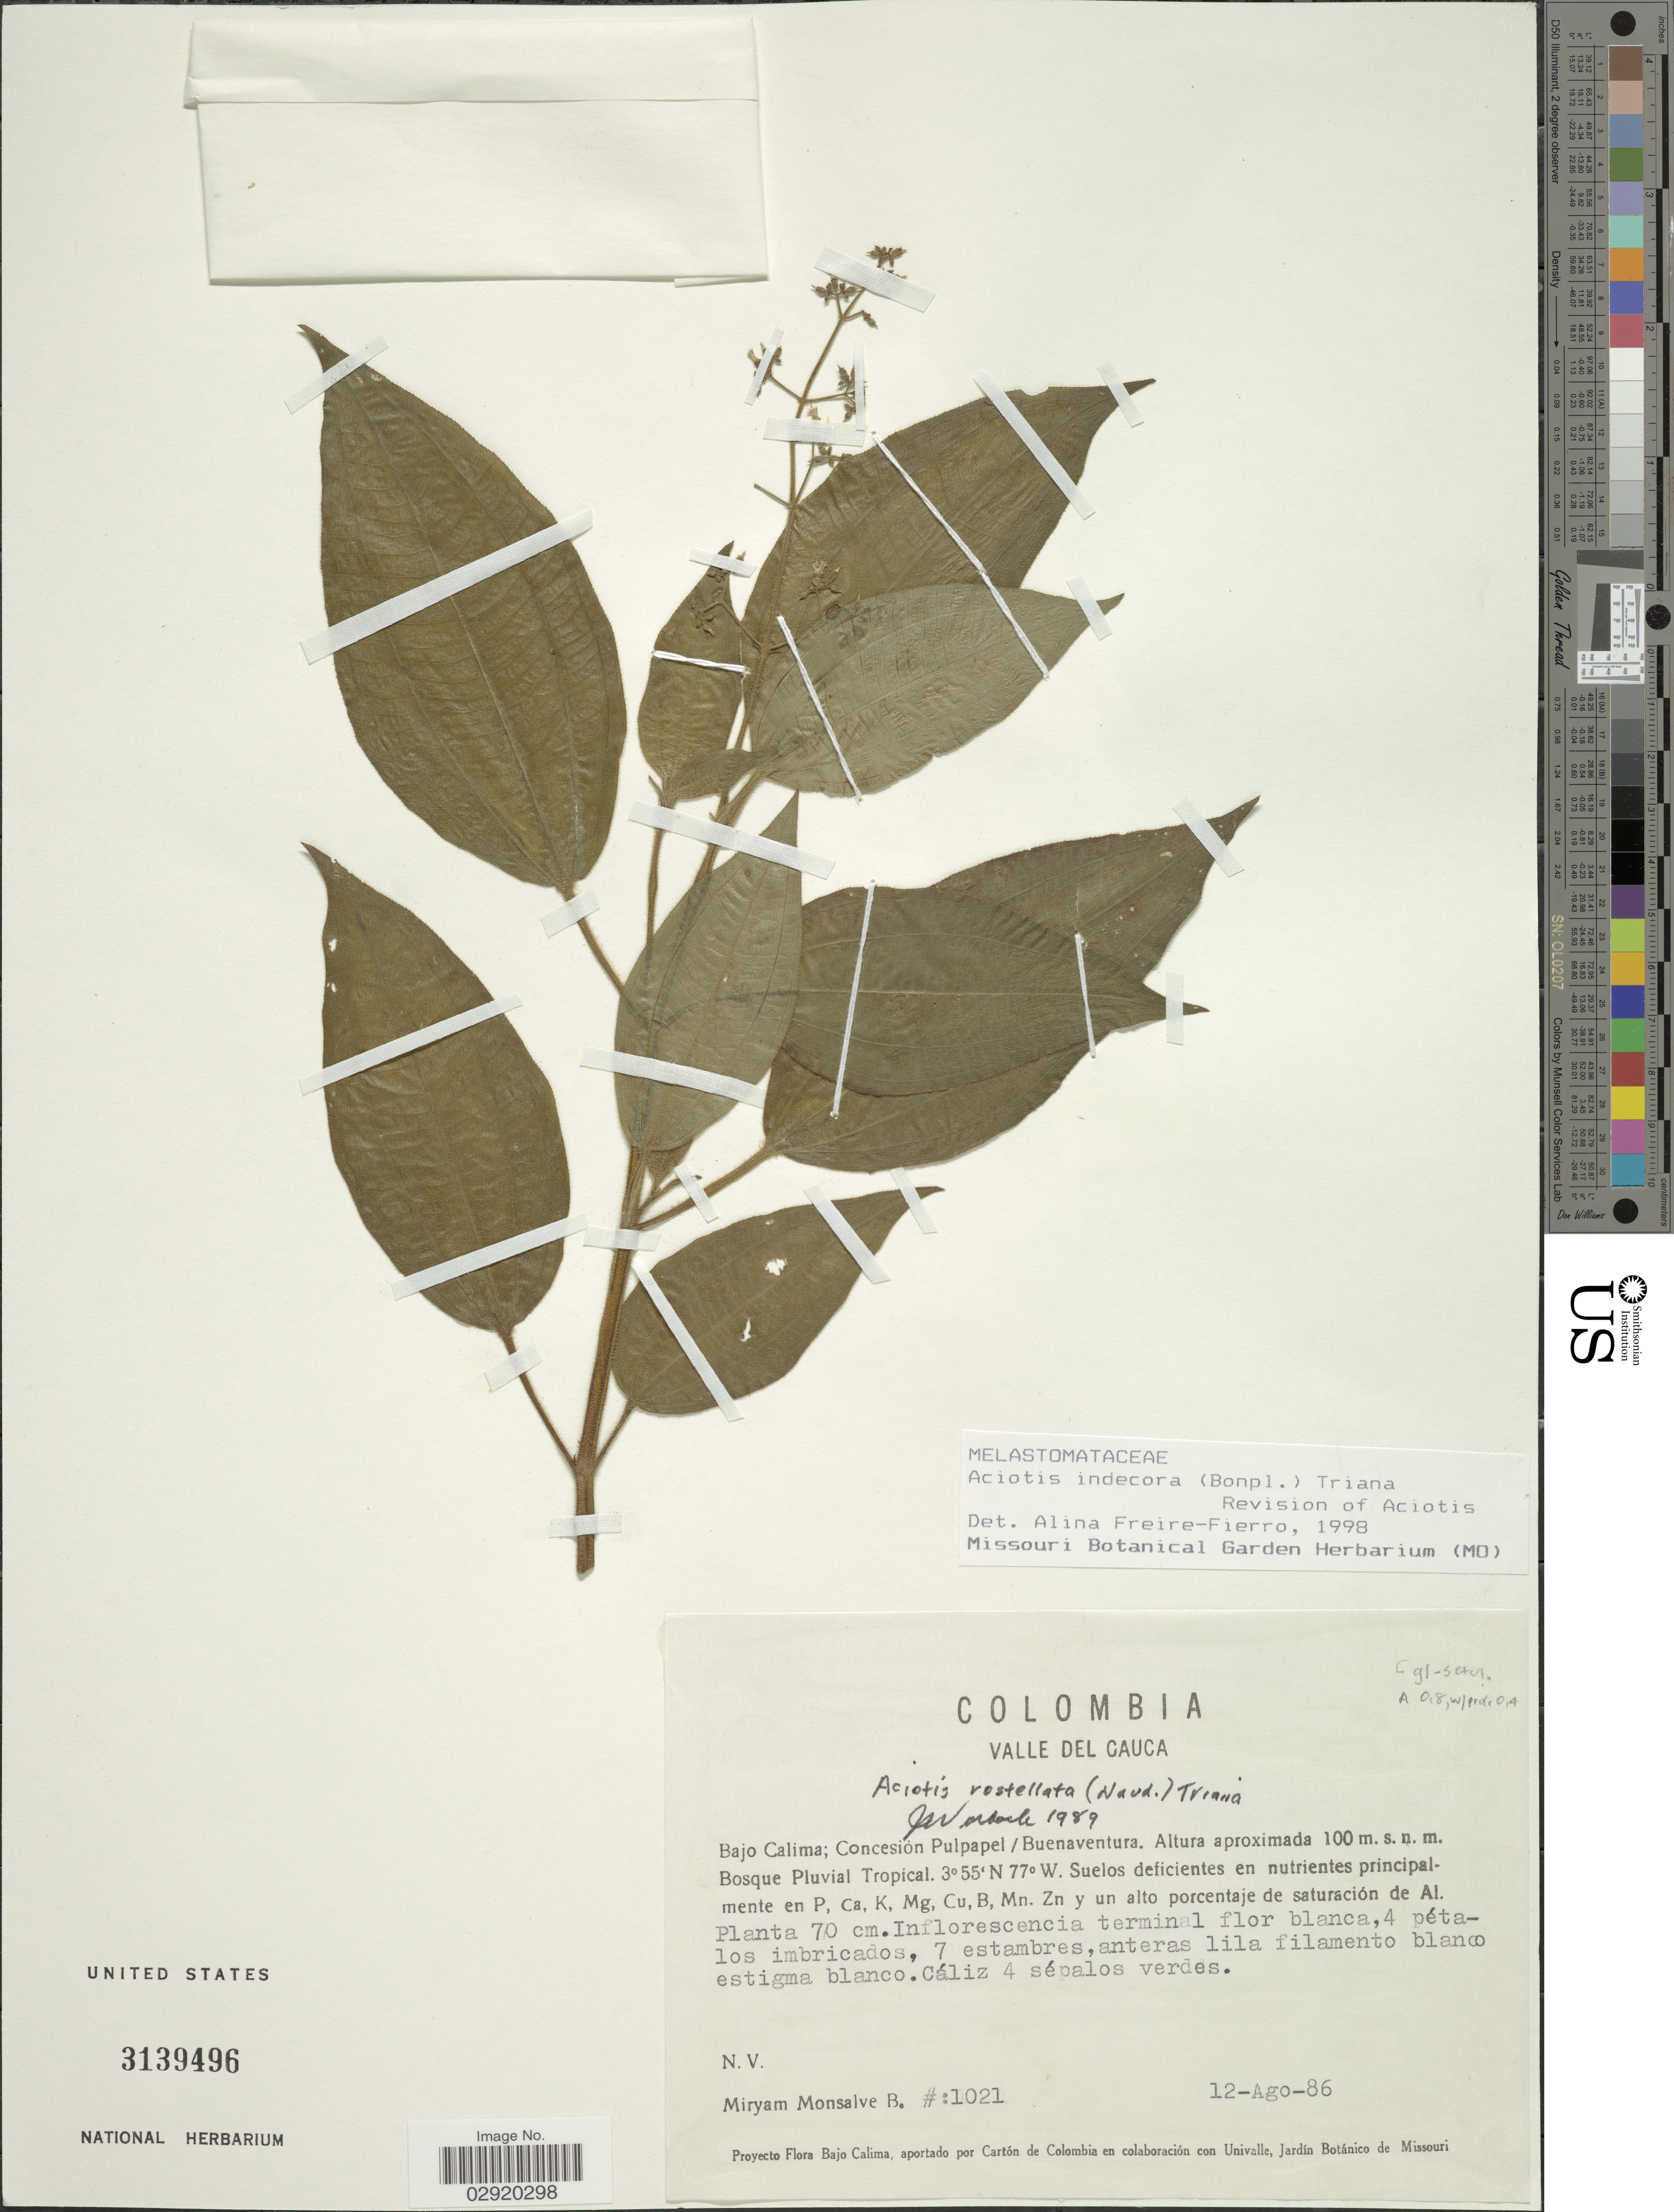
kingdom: Plantae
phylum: Tracheophyta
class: Magnoliopsida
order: Myrtales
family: Melastomataceae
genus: Aciotis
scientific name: Aciotis indecora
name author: (Bonpl.) Triana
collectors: M. Monsalve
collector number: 1021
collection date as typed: Transcribed d/m/y: 12/8/86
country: Colombia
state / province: Valle del Cauca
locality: Baja Calima; Concesión Pulpapel/ Buenaventura.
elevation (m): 100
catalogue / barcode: US 3139496